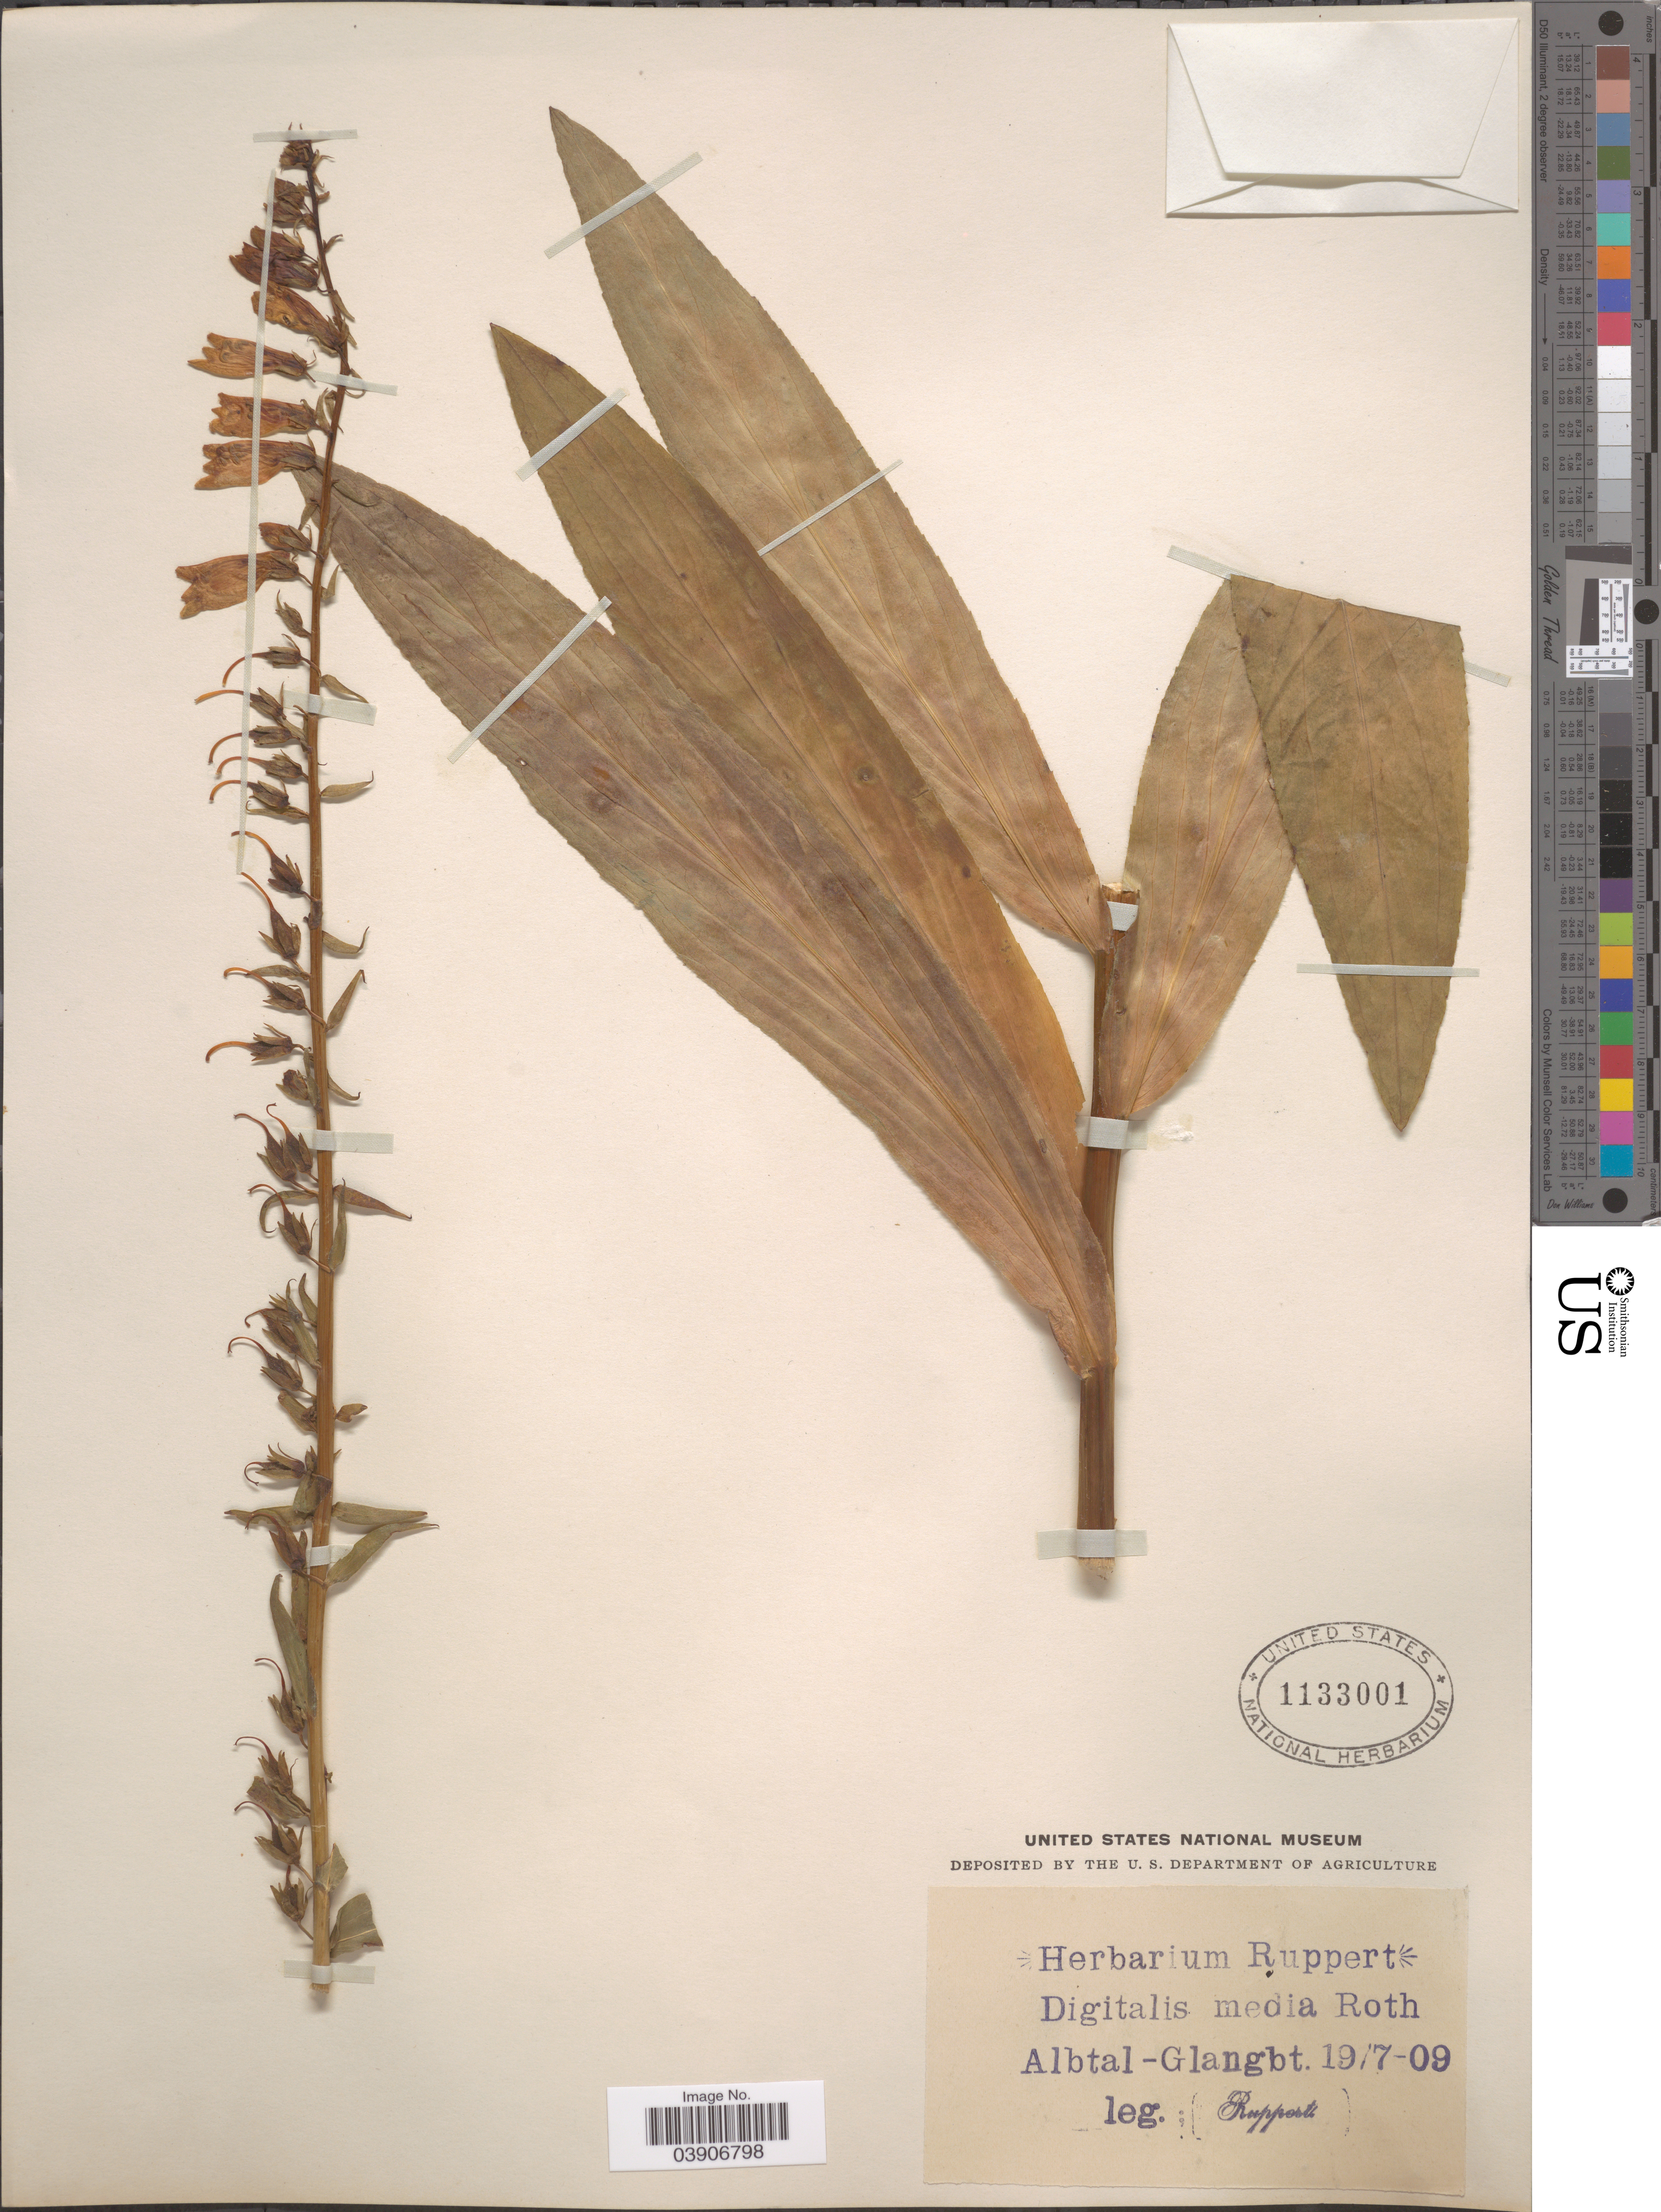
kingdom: Plantae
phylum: Tracheophyta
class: Magnoliopsida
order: Lamiales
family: Plantaginaceae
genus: Digitalis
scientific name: Digitalis media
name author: Roth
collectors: Ruppert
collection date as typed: Transcribed d/m/y: 19/7/9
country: Germany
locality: Albtal-Glangbt.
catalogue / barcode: US 1133001